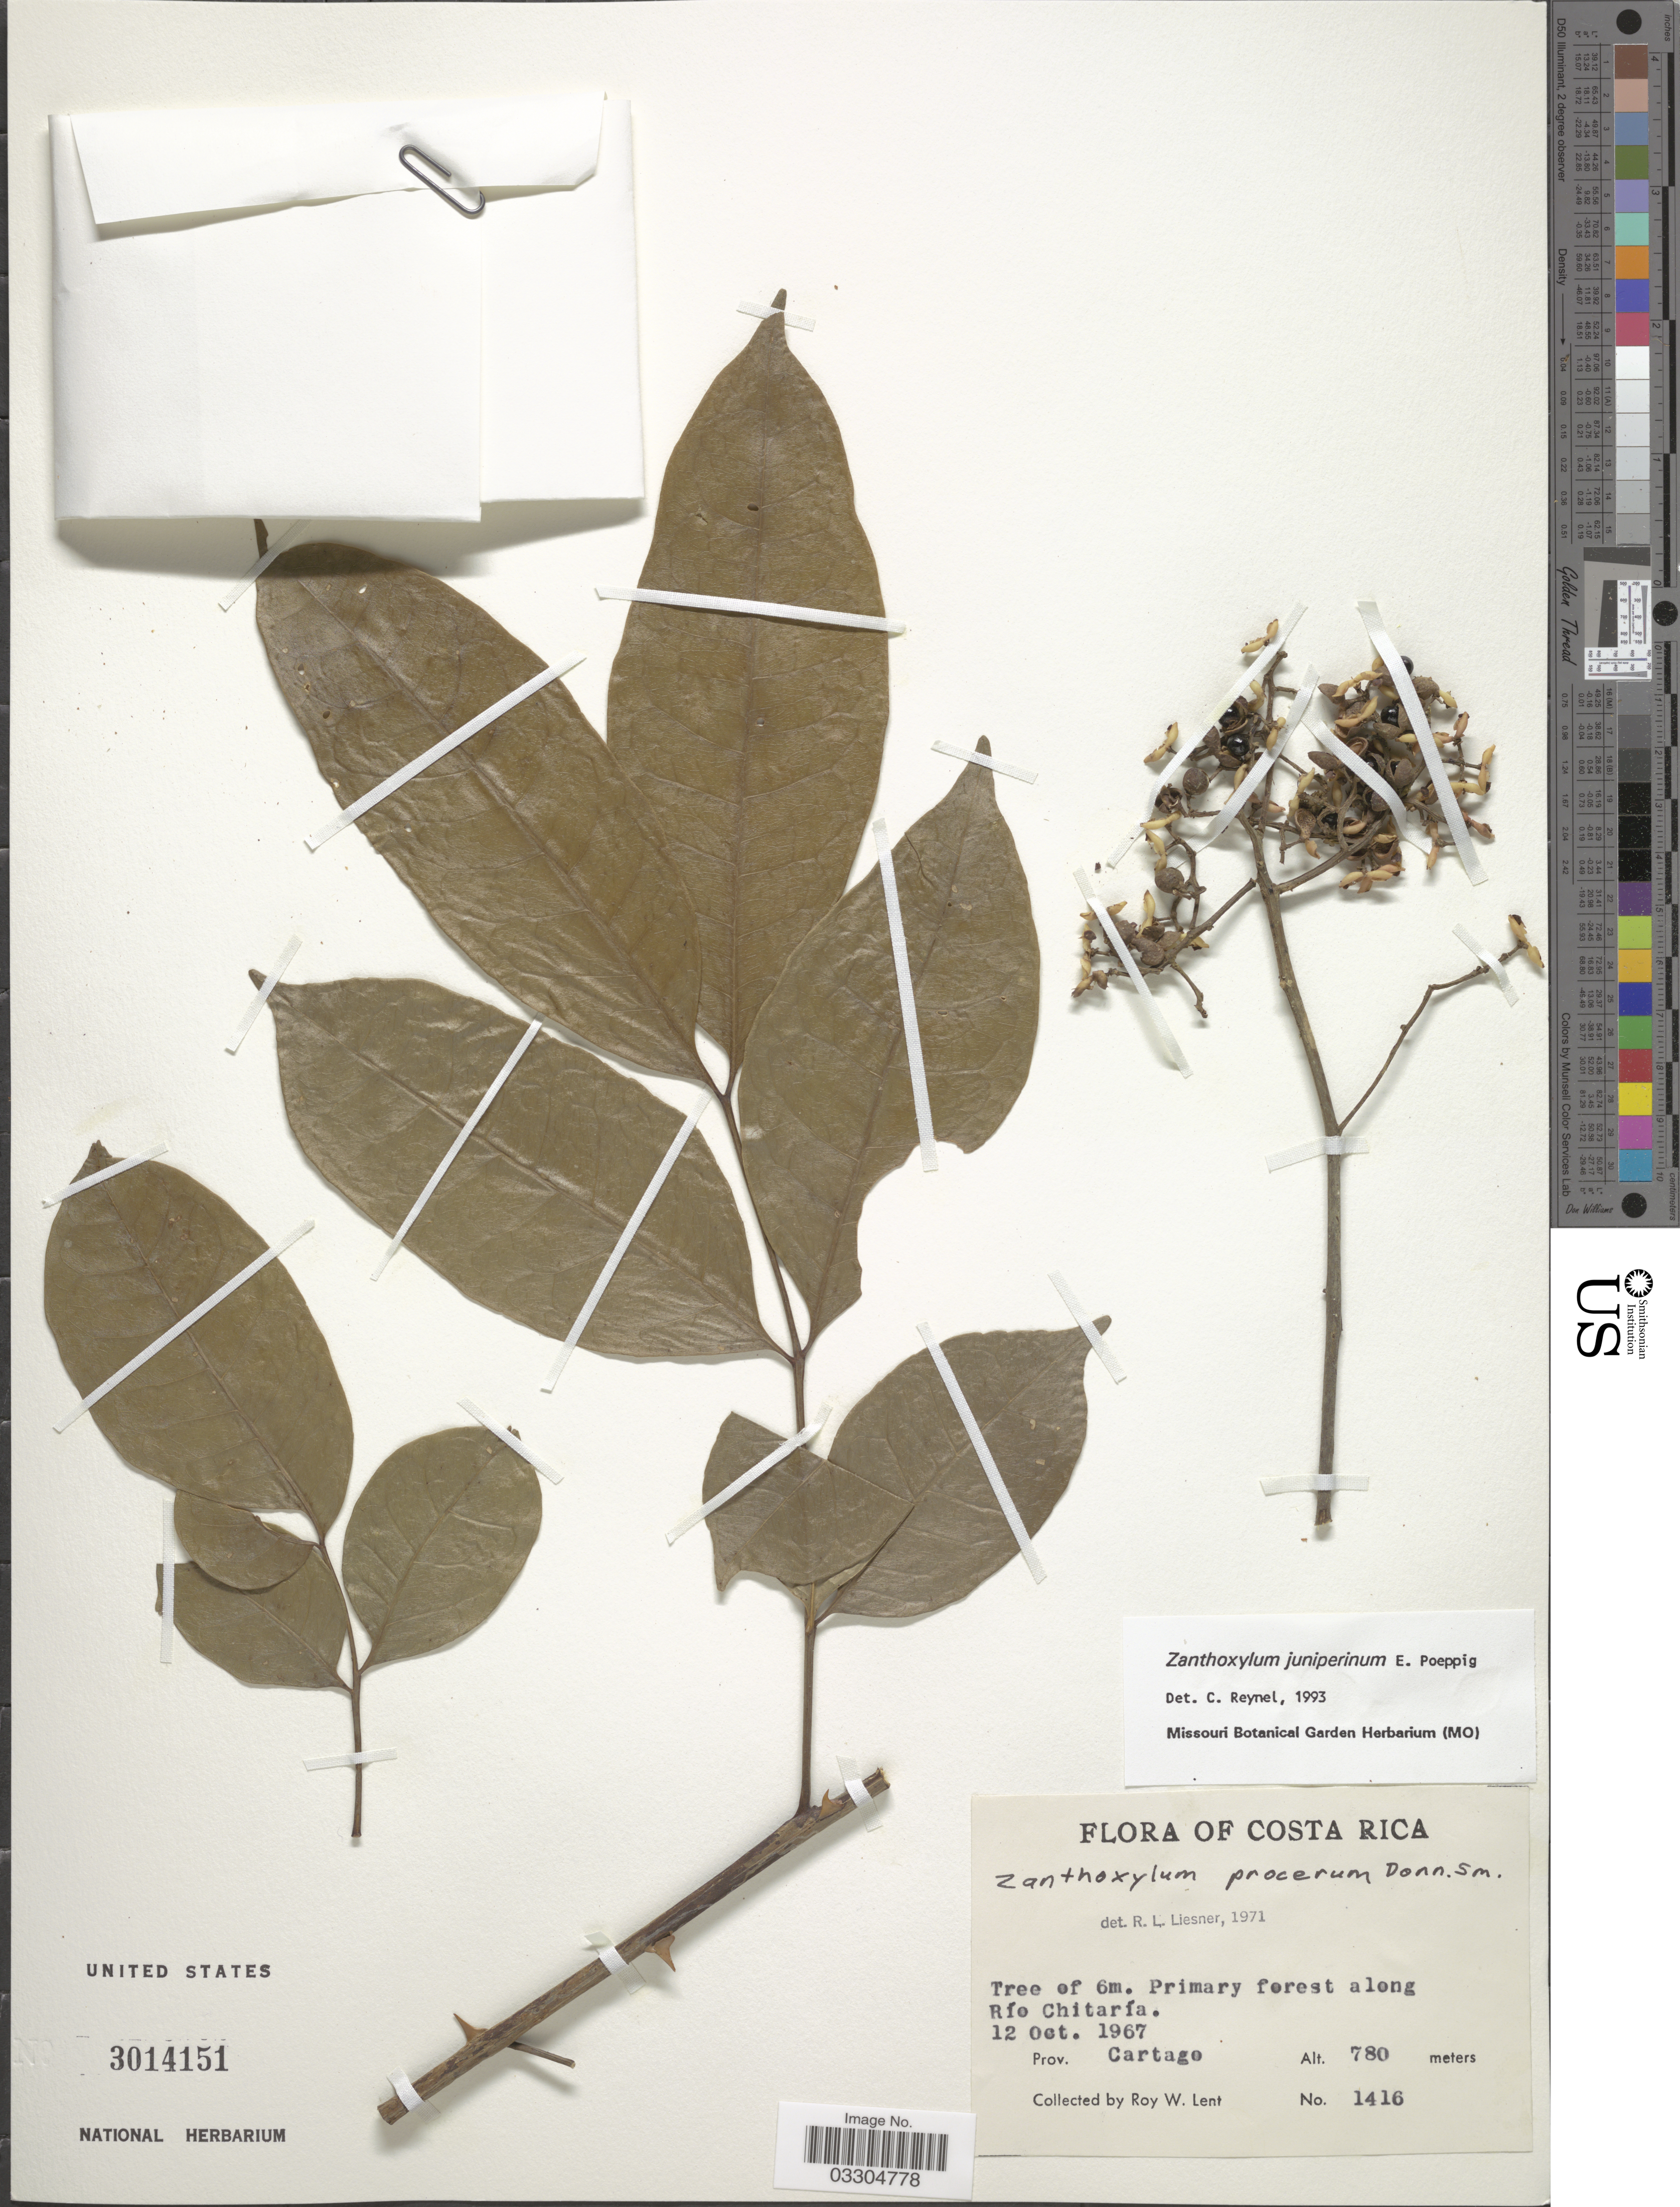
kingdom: Plantae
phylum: Tracheophyta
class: Magnoliopsida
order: Sapindales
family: Rutaceae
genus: Zanthoxylum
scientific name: Zanthoxylum procerum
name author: Donn. Sm.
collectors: R. W. Lent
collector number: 1416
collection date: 1967-10-12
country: Costa Rica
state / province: Cartago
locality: Along Río Chitaría.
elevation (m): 780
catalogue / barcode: US 3014151